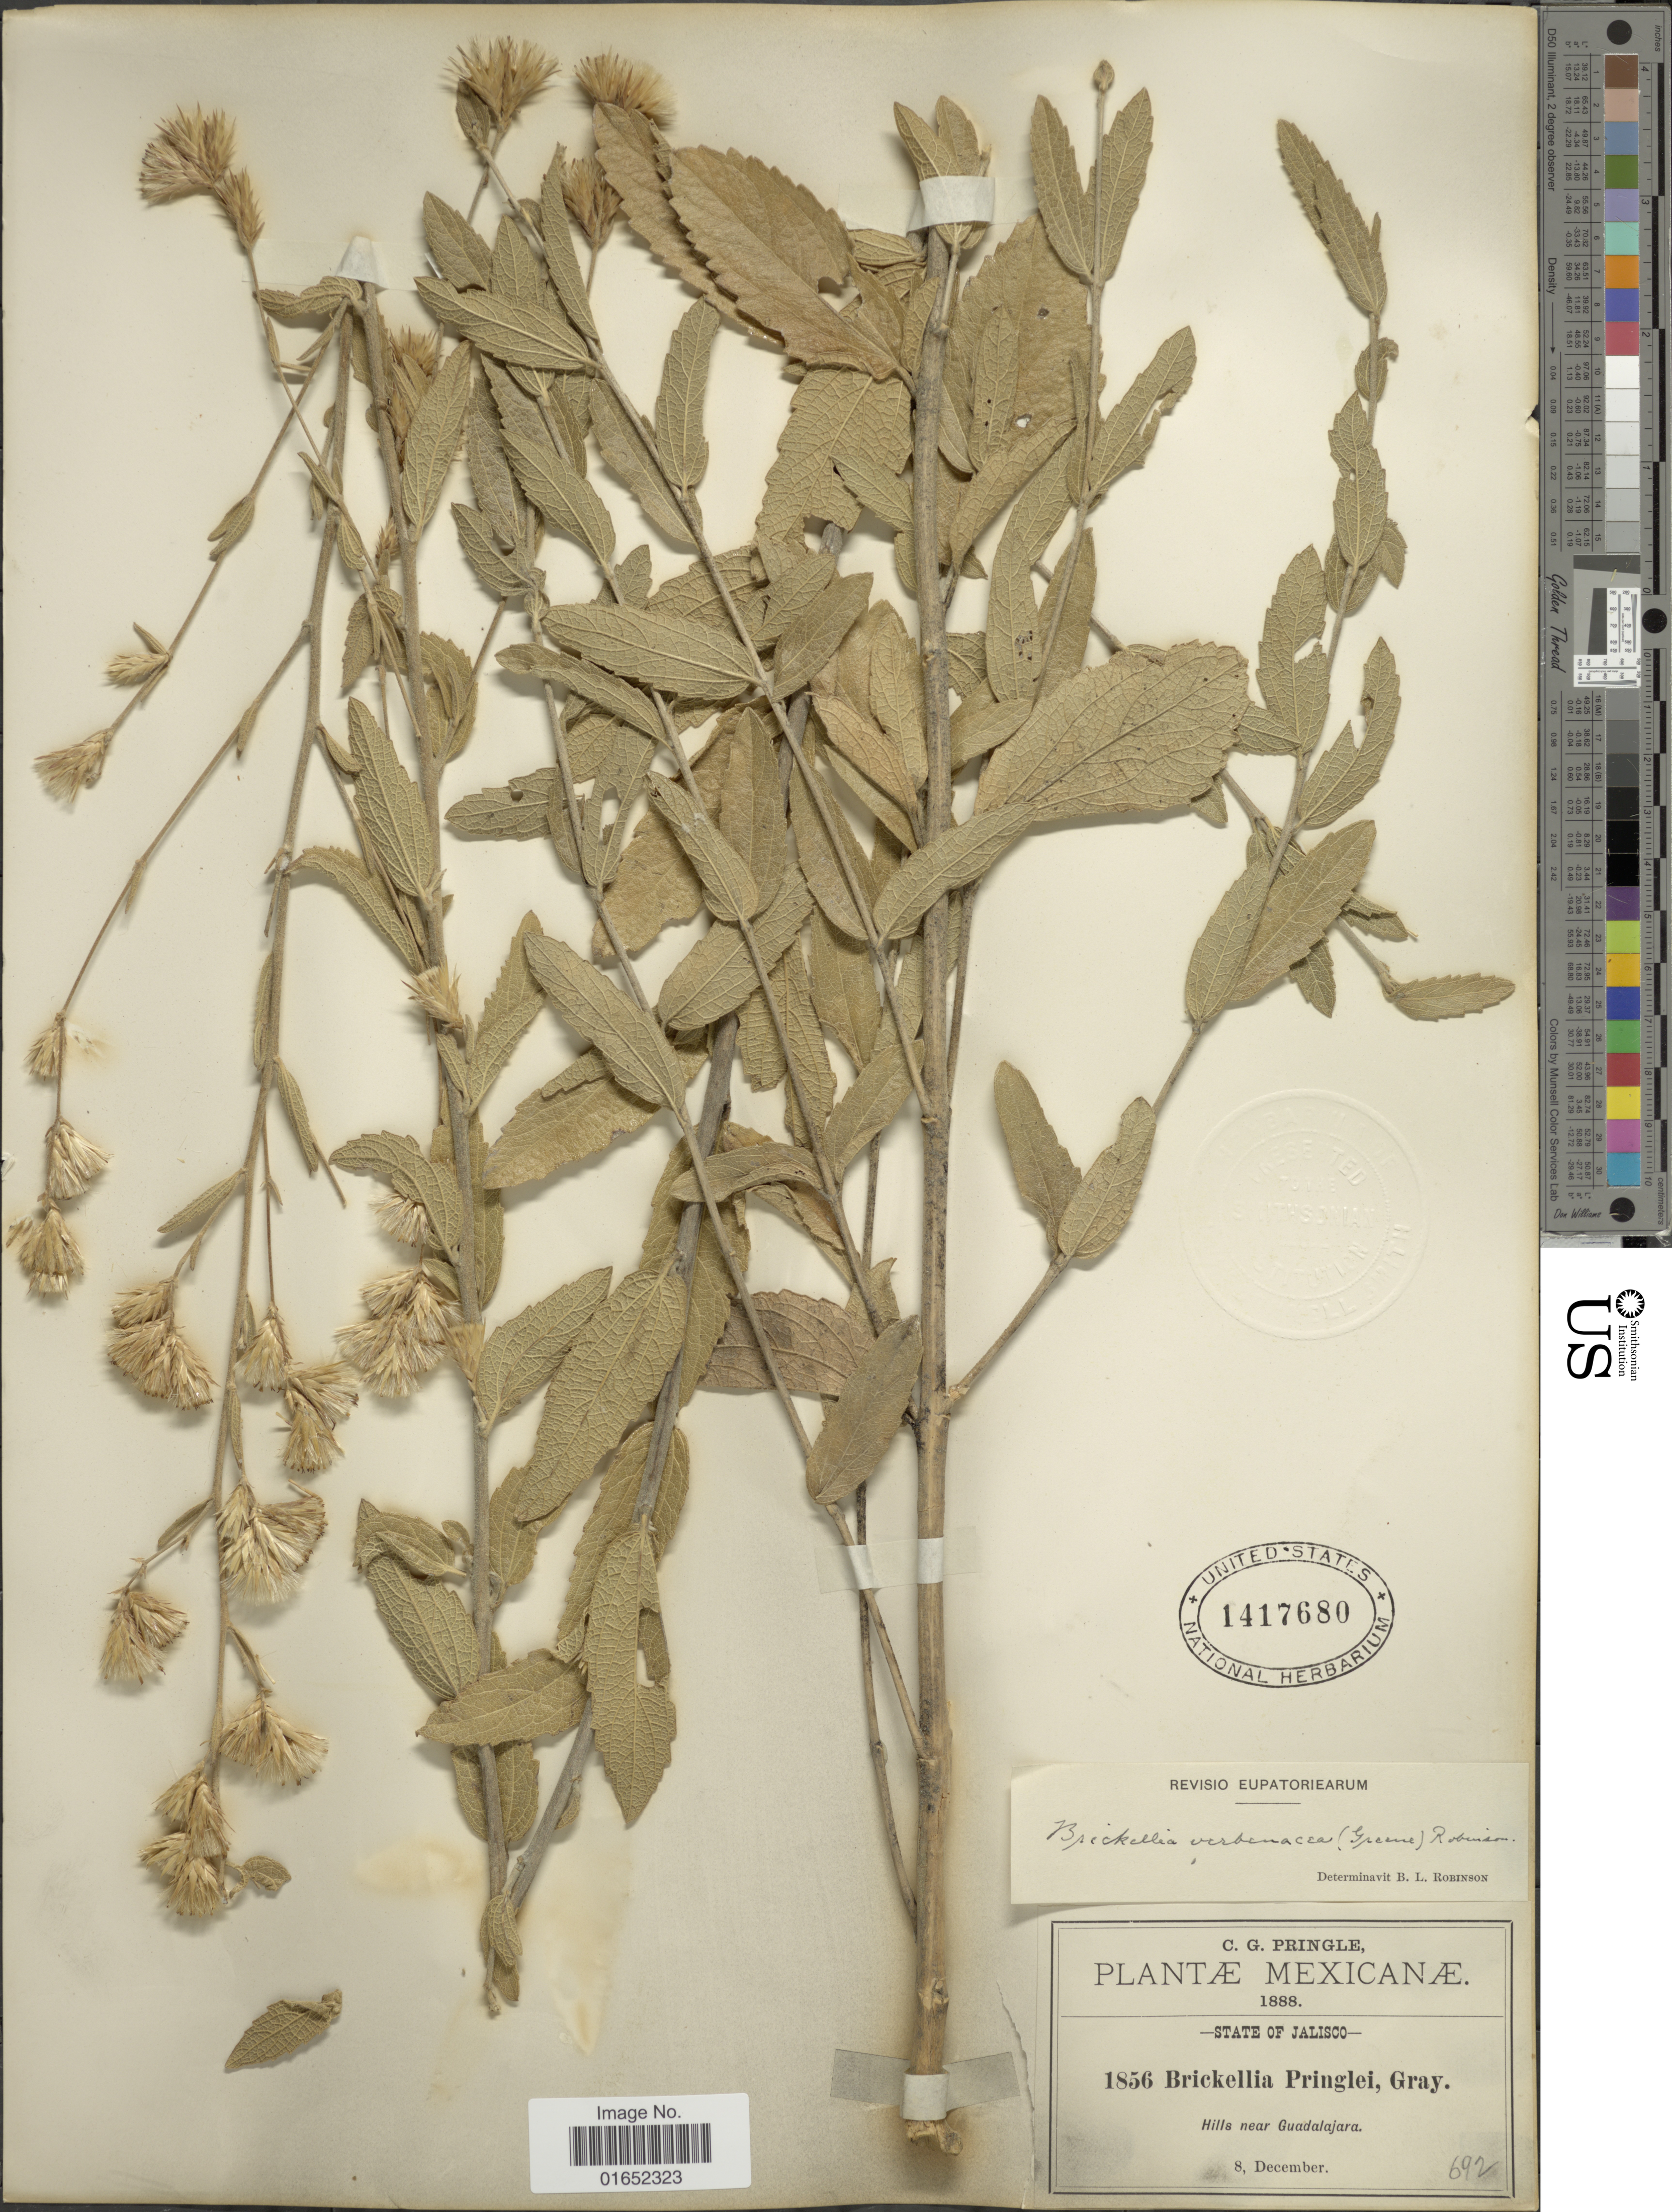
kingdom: Plantae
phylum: Tracheophyta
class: Magnoliopsida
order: Asterales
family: Asteraceae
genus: Brickellia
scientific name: Brickellia verbenacea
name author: (Greene) B.L. Rob.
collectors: C. G. Pringle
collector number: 1856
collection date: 1888-12-08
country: Mexico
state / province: Jalisco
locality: Hills near Guadalajara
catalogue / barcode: US 1417680